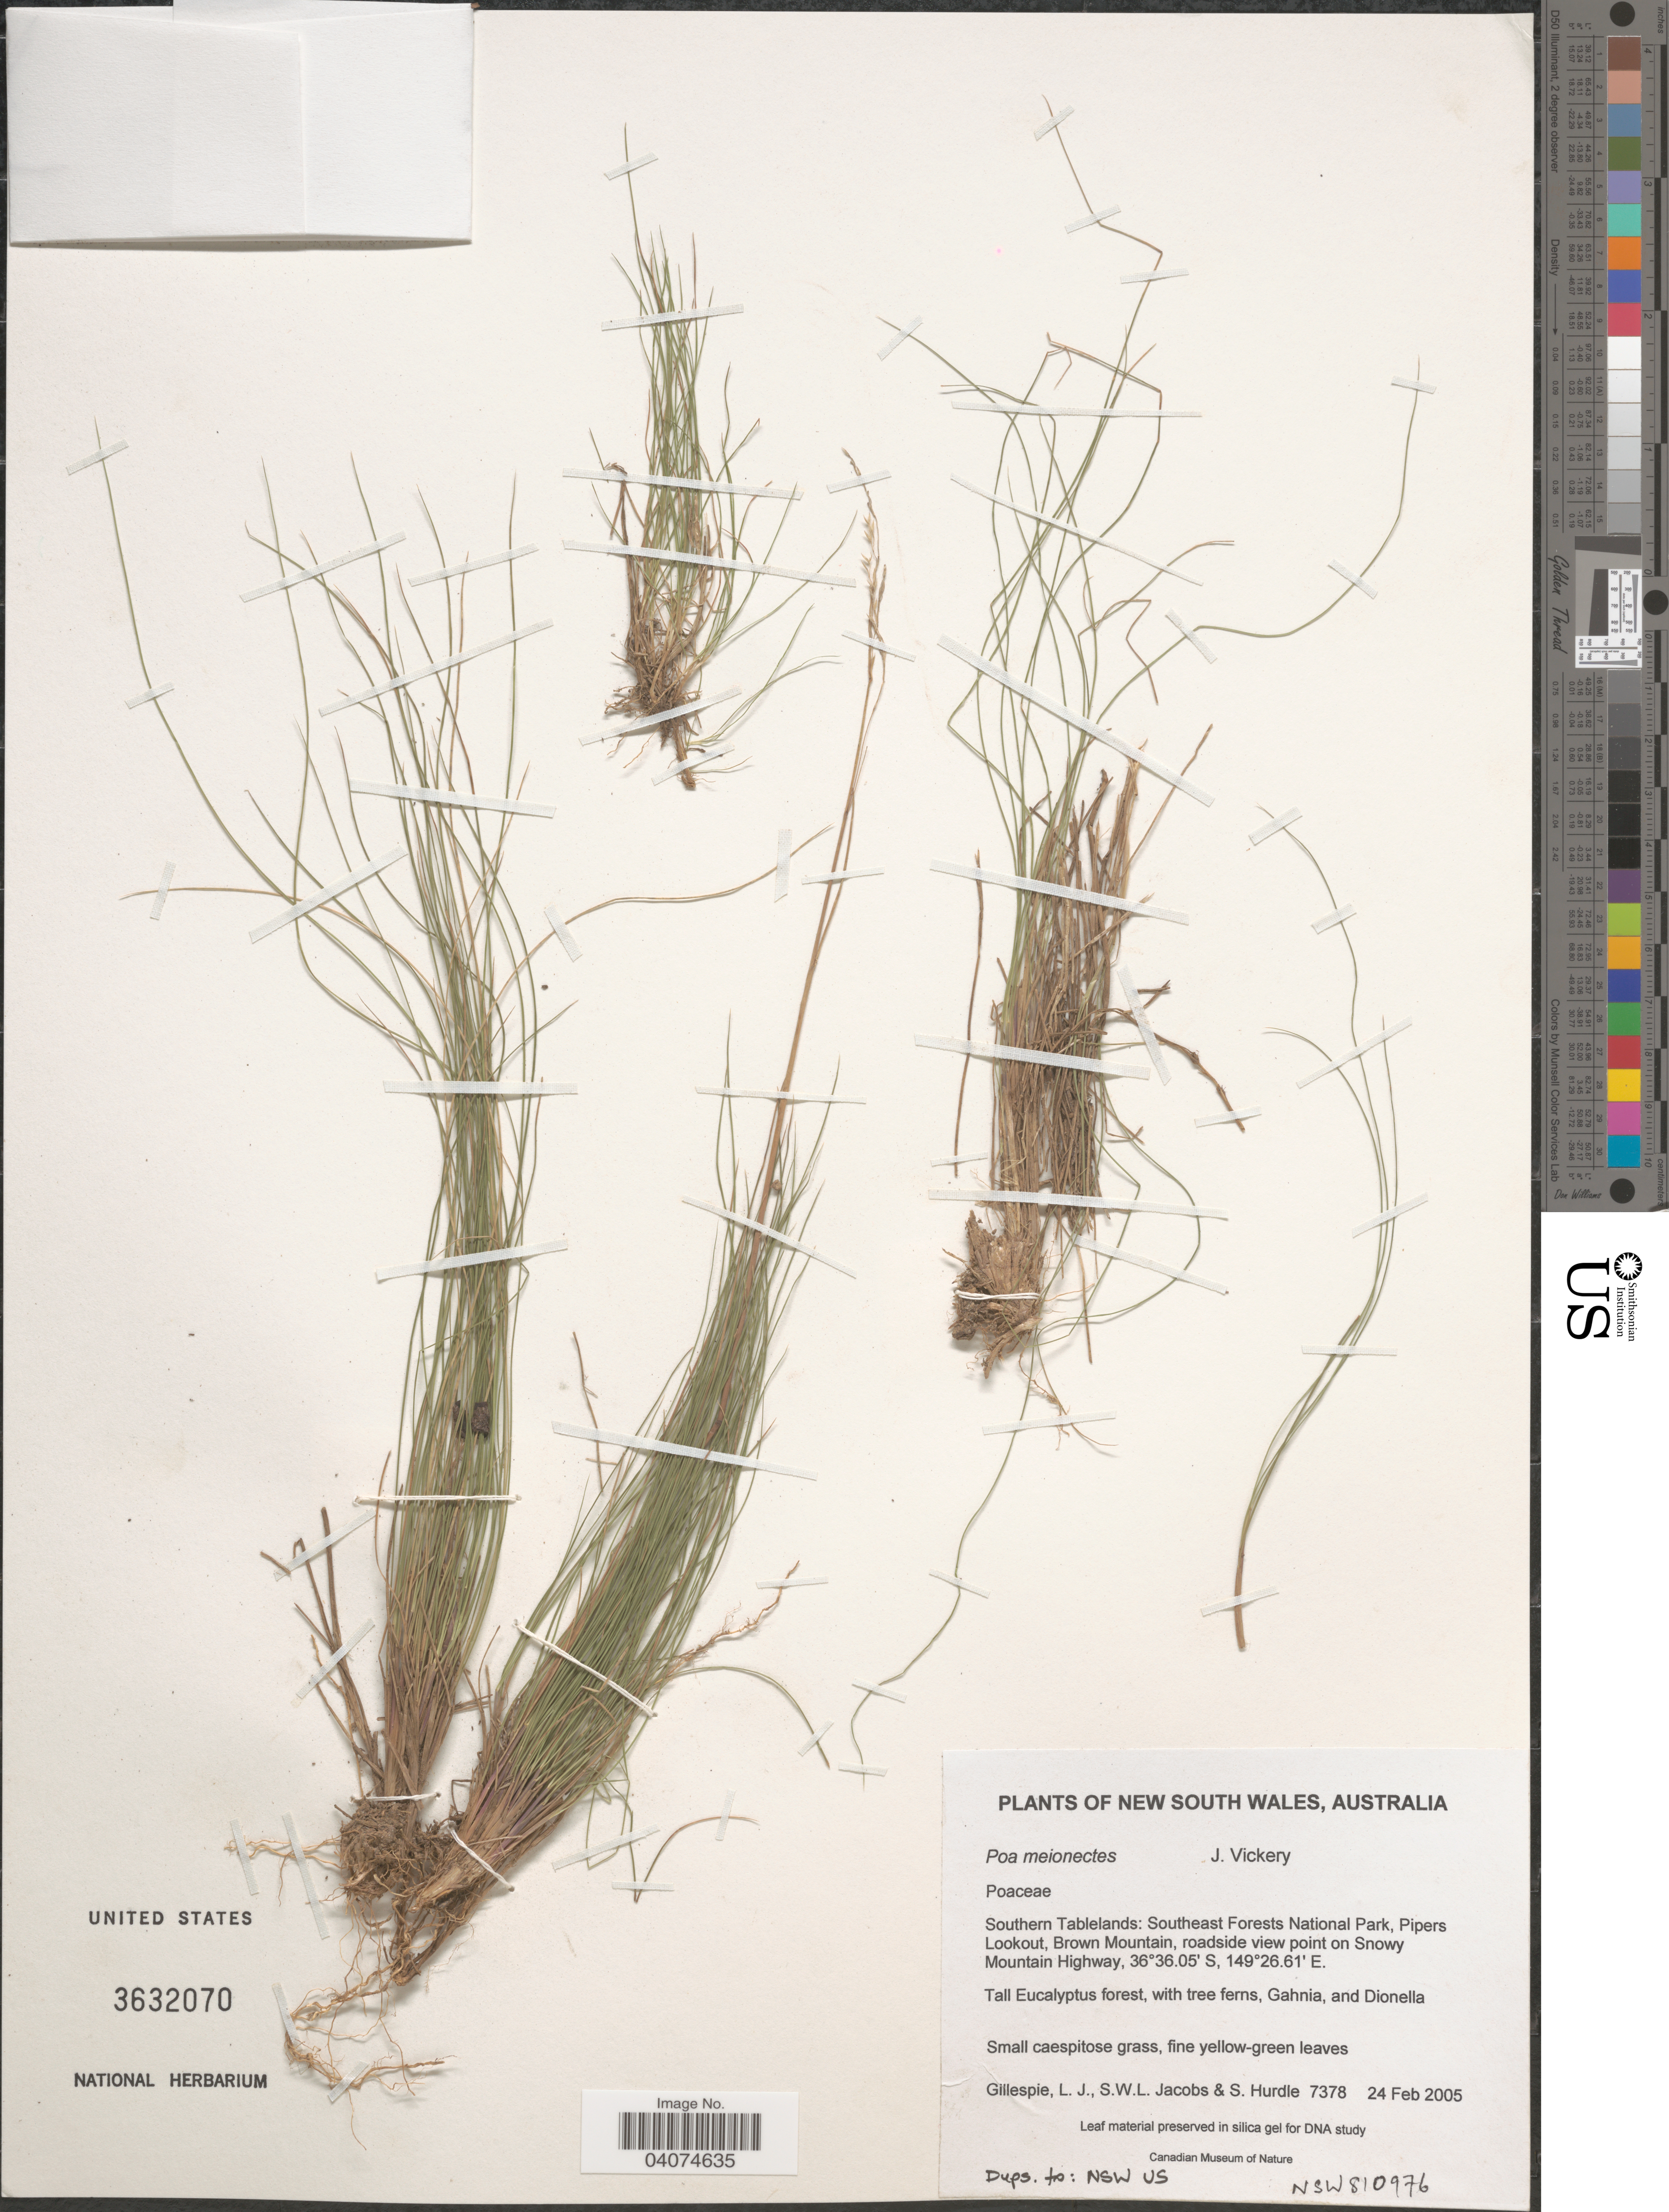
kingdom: Plantae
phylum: Tracheophyta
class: Liliopsida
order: Poales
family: Poaceae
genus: Poa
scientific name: Poa meionectes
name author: Vickery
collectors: L. Gillespie, S. W. L. Jacobs & S. Hurdle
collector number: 7378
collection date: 2005-02-24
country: Australia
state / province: New South Wales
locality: Southern Tablelands: Southeast Forests National Park, Pipers Lookout, Brown Mountain, roadside view point on Snowy Mountain Highway.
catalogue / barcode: US 3632070